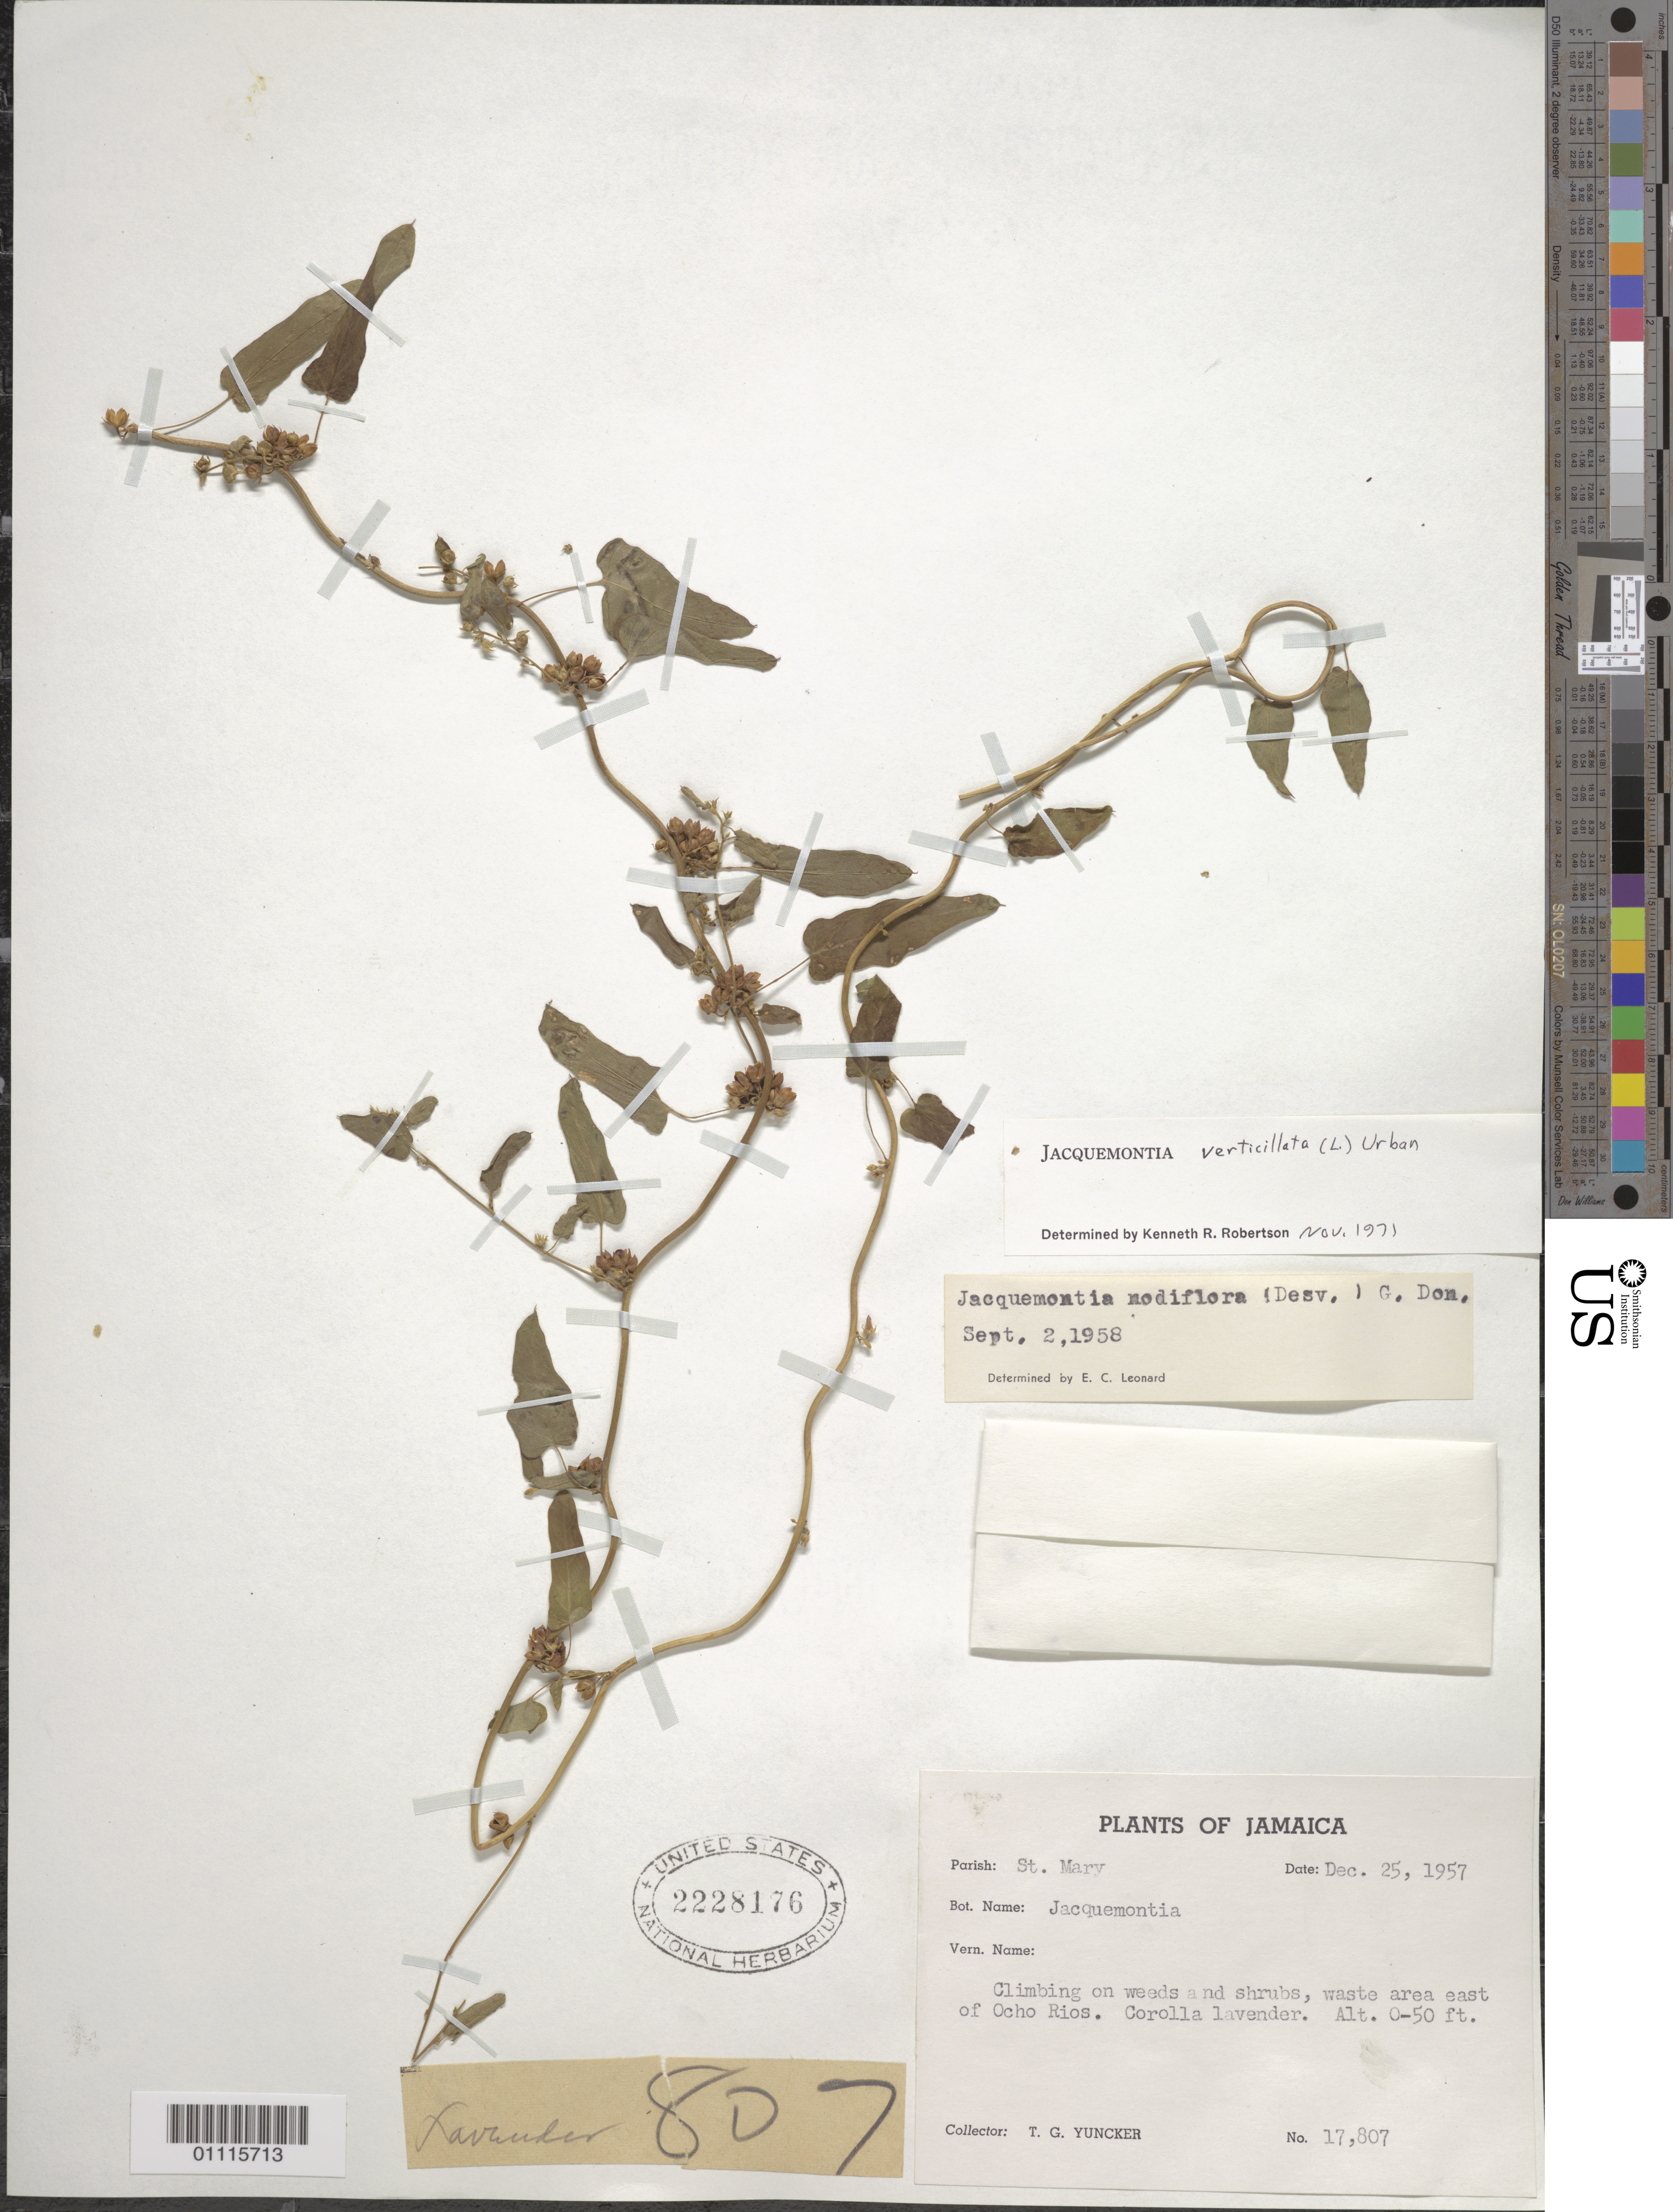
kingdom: Plantae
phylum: Tracheophyta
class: Magnoliopsida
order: Solanales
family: Convolvulaceae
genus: Jacquemontia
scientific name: Jacquemontia verticillata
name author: (L.) Urb.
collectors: T. G. Yuncker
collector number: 17807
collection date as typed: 25 Dec 1957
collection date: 1957-12-25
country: Jamaica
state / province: Saint Mary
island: Jamaica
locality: Waste area E of Ocho Rios.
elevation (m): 0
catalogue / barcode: US 2228176